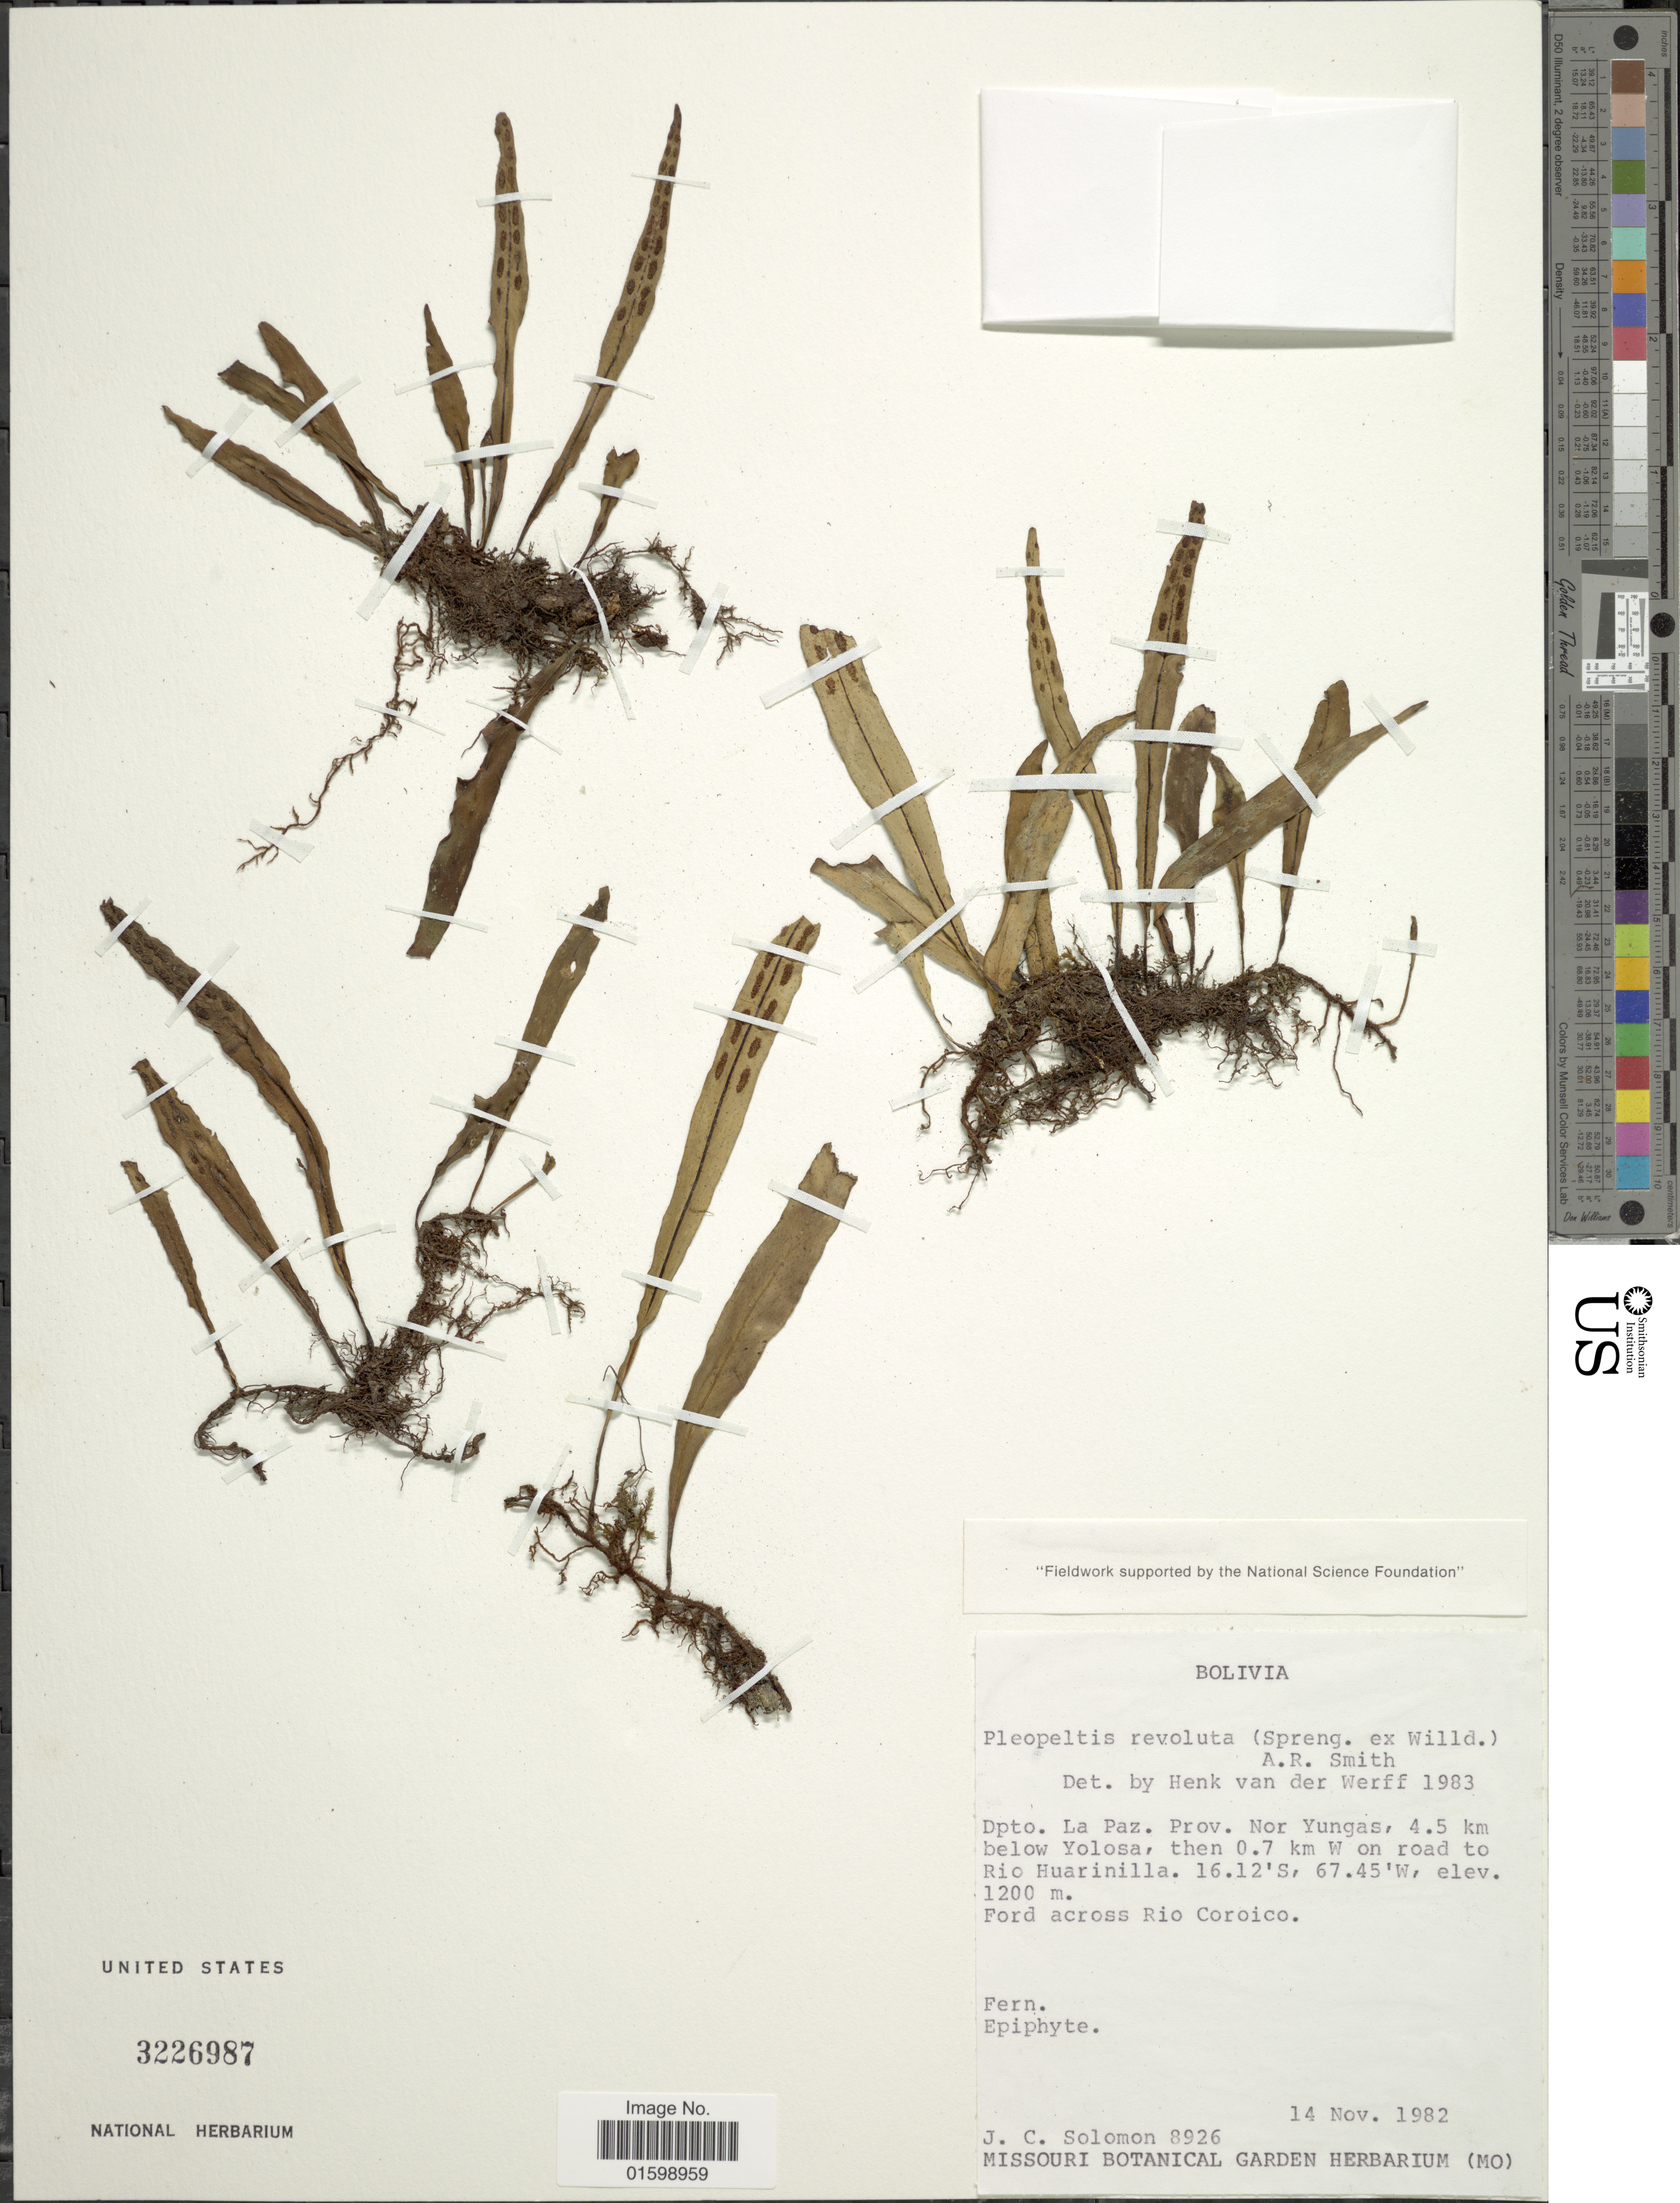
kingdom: Plantae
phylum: Tracheophyta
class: Polypodiopsida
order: Polypodiales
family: Polypodiaceae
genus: Pleopeltis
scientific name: Pleopeltis astrolepis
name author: (Liebm.) E. Fourn.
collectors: J. C. Solomon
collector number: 8926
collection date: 1982-11-14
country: Bolivia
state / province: La Paz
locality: Prov. Nor Yungas, 4.5 km below Yolosa, then 0.7 km W on road to Rio Huarinilla, ford across Rio Coroico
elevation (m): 1200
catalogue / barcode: US 3226987